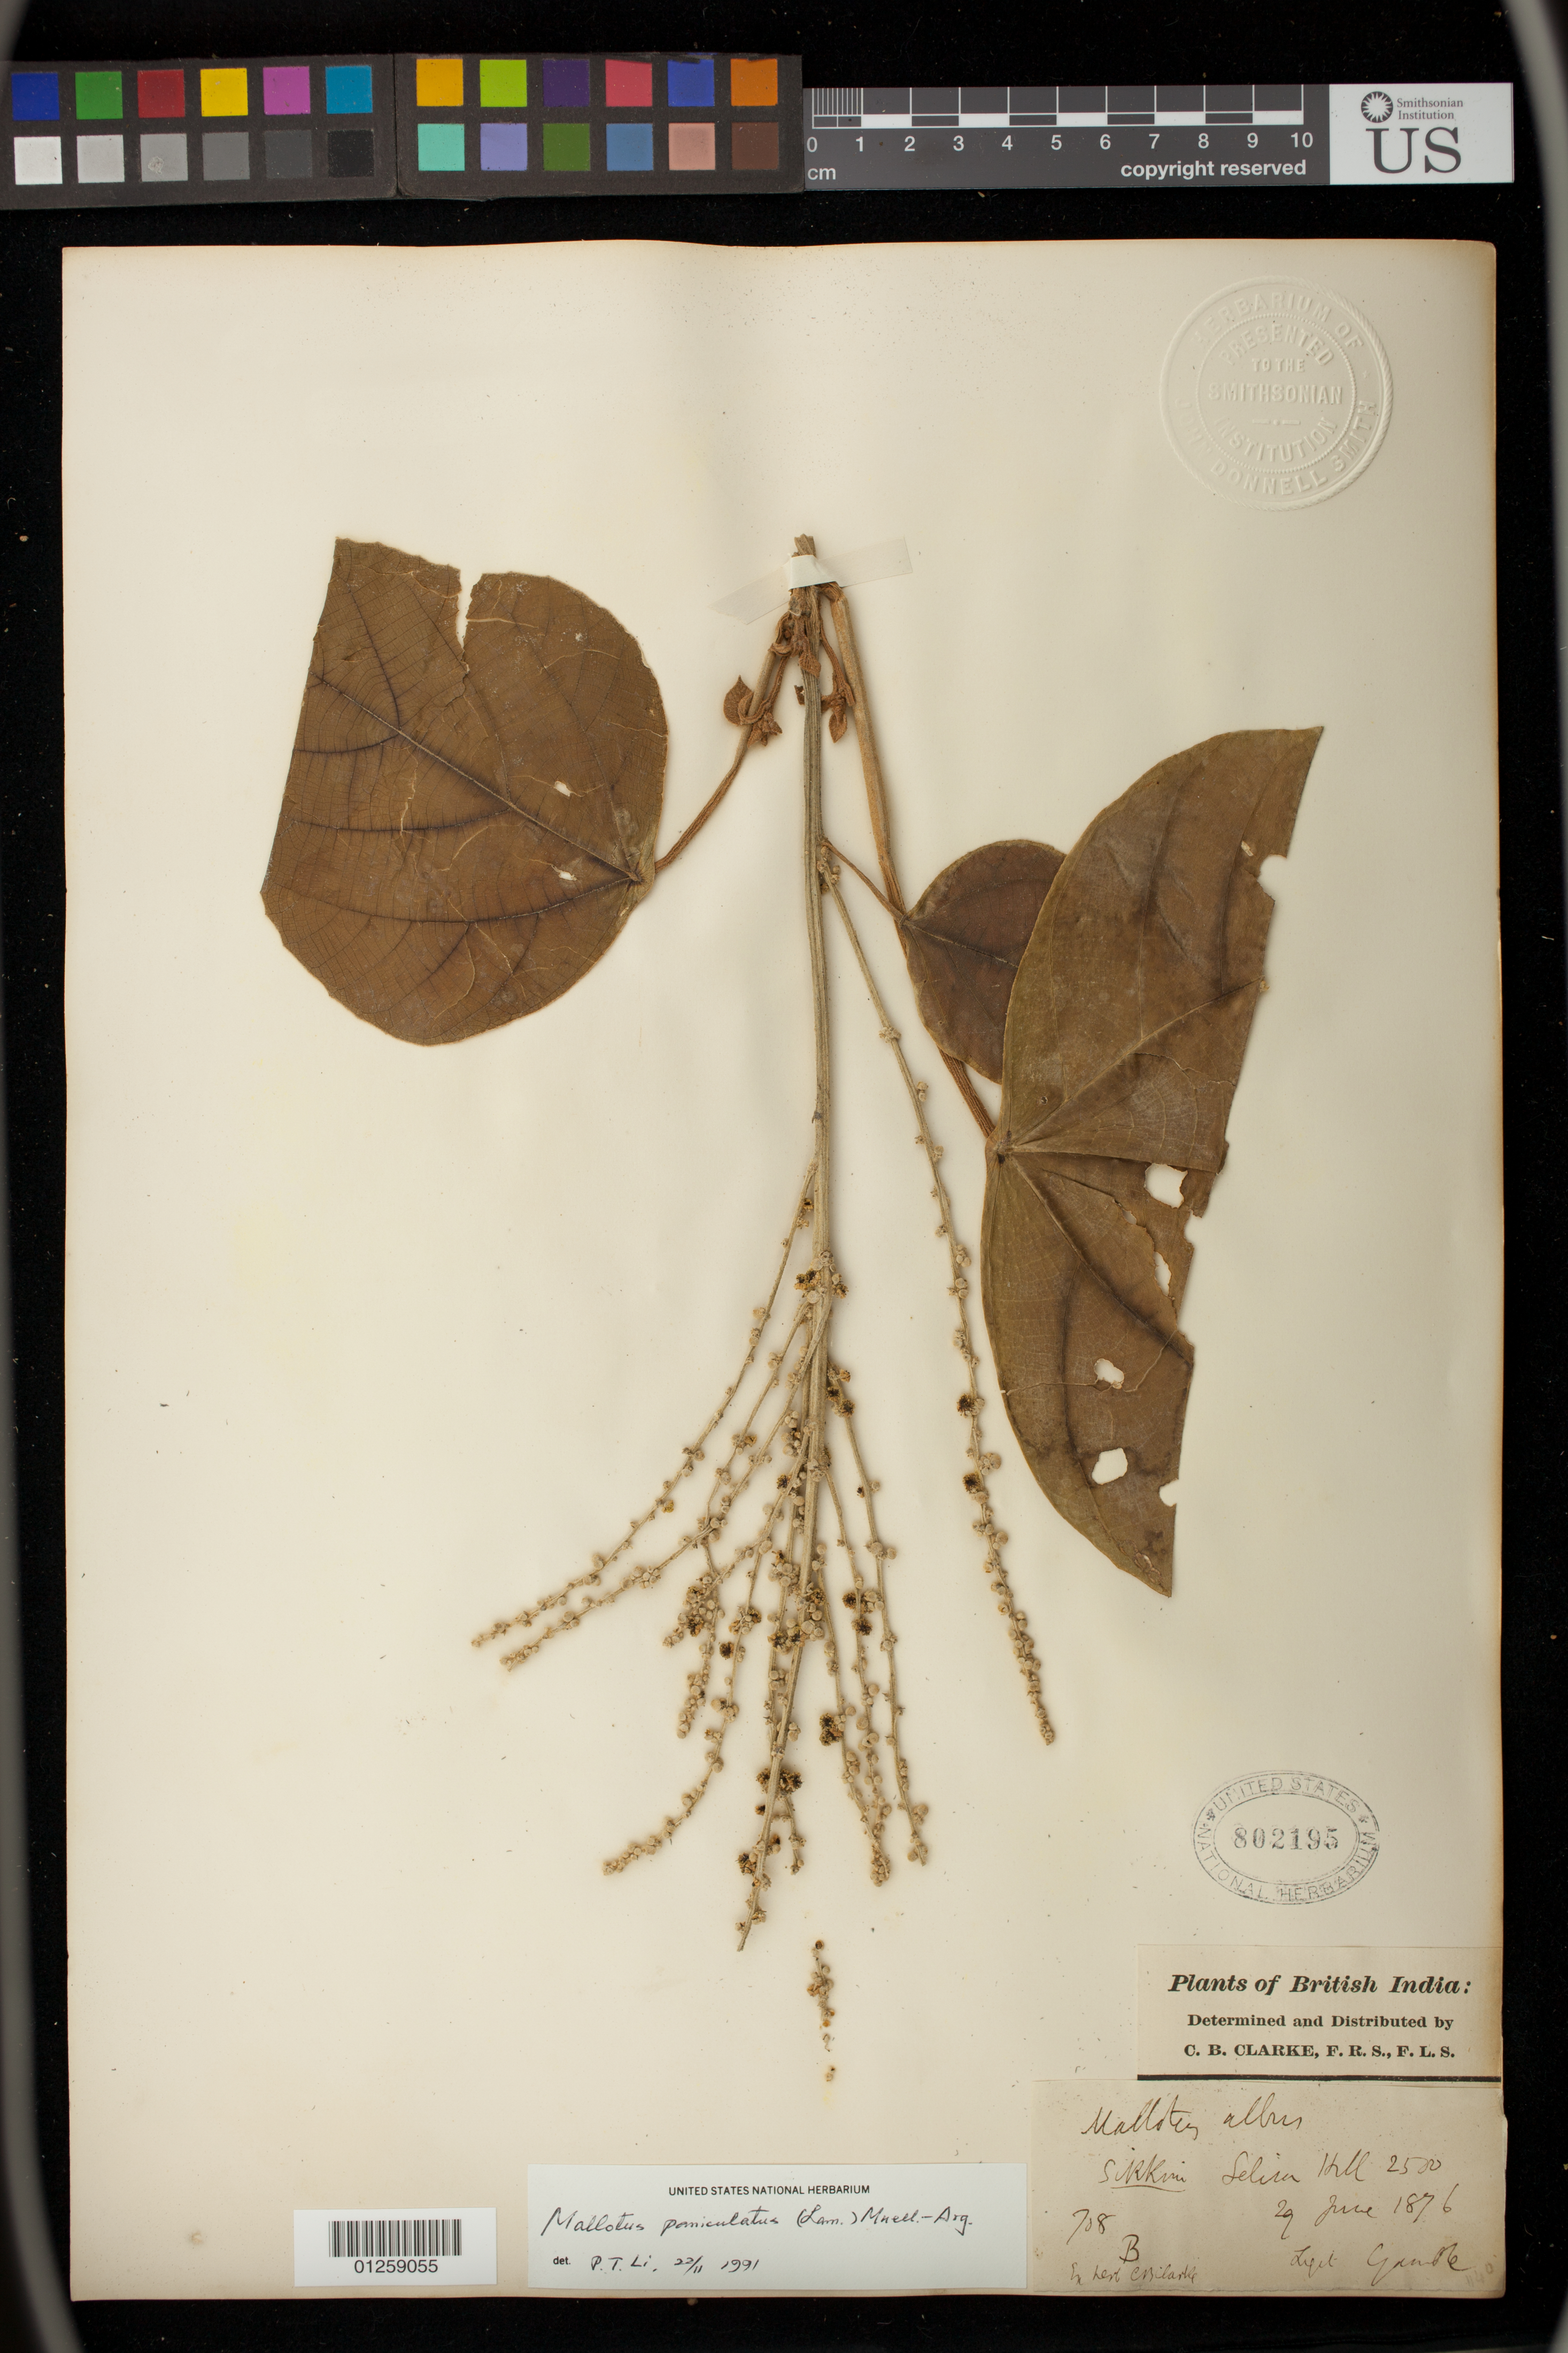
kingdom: Plantae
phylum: Tracheophyta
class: Magnoliopsida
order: Malpighiales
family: Euphorbiaceae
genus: Mallotus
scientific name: Mallotus paniculatus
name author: (Lam.) Müll. Arg.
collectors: C. B. Clarke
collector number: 708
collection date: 1876-06-29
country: India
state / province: Sikkim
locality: Selina Hill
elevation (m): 762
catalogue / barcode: US 802195